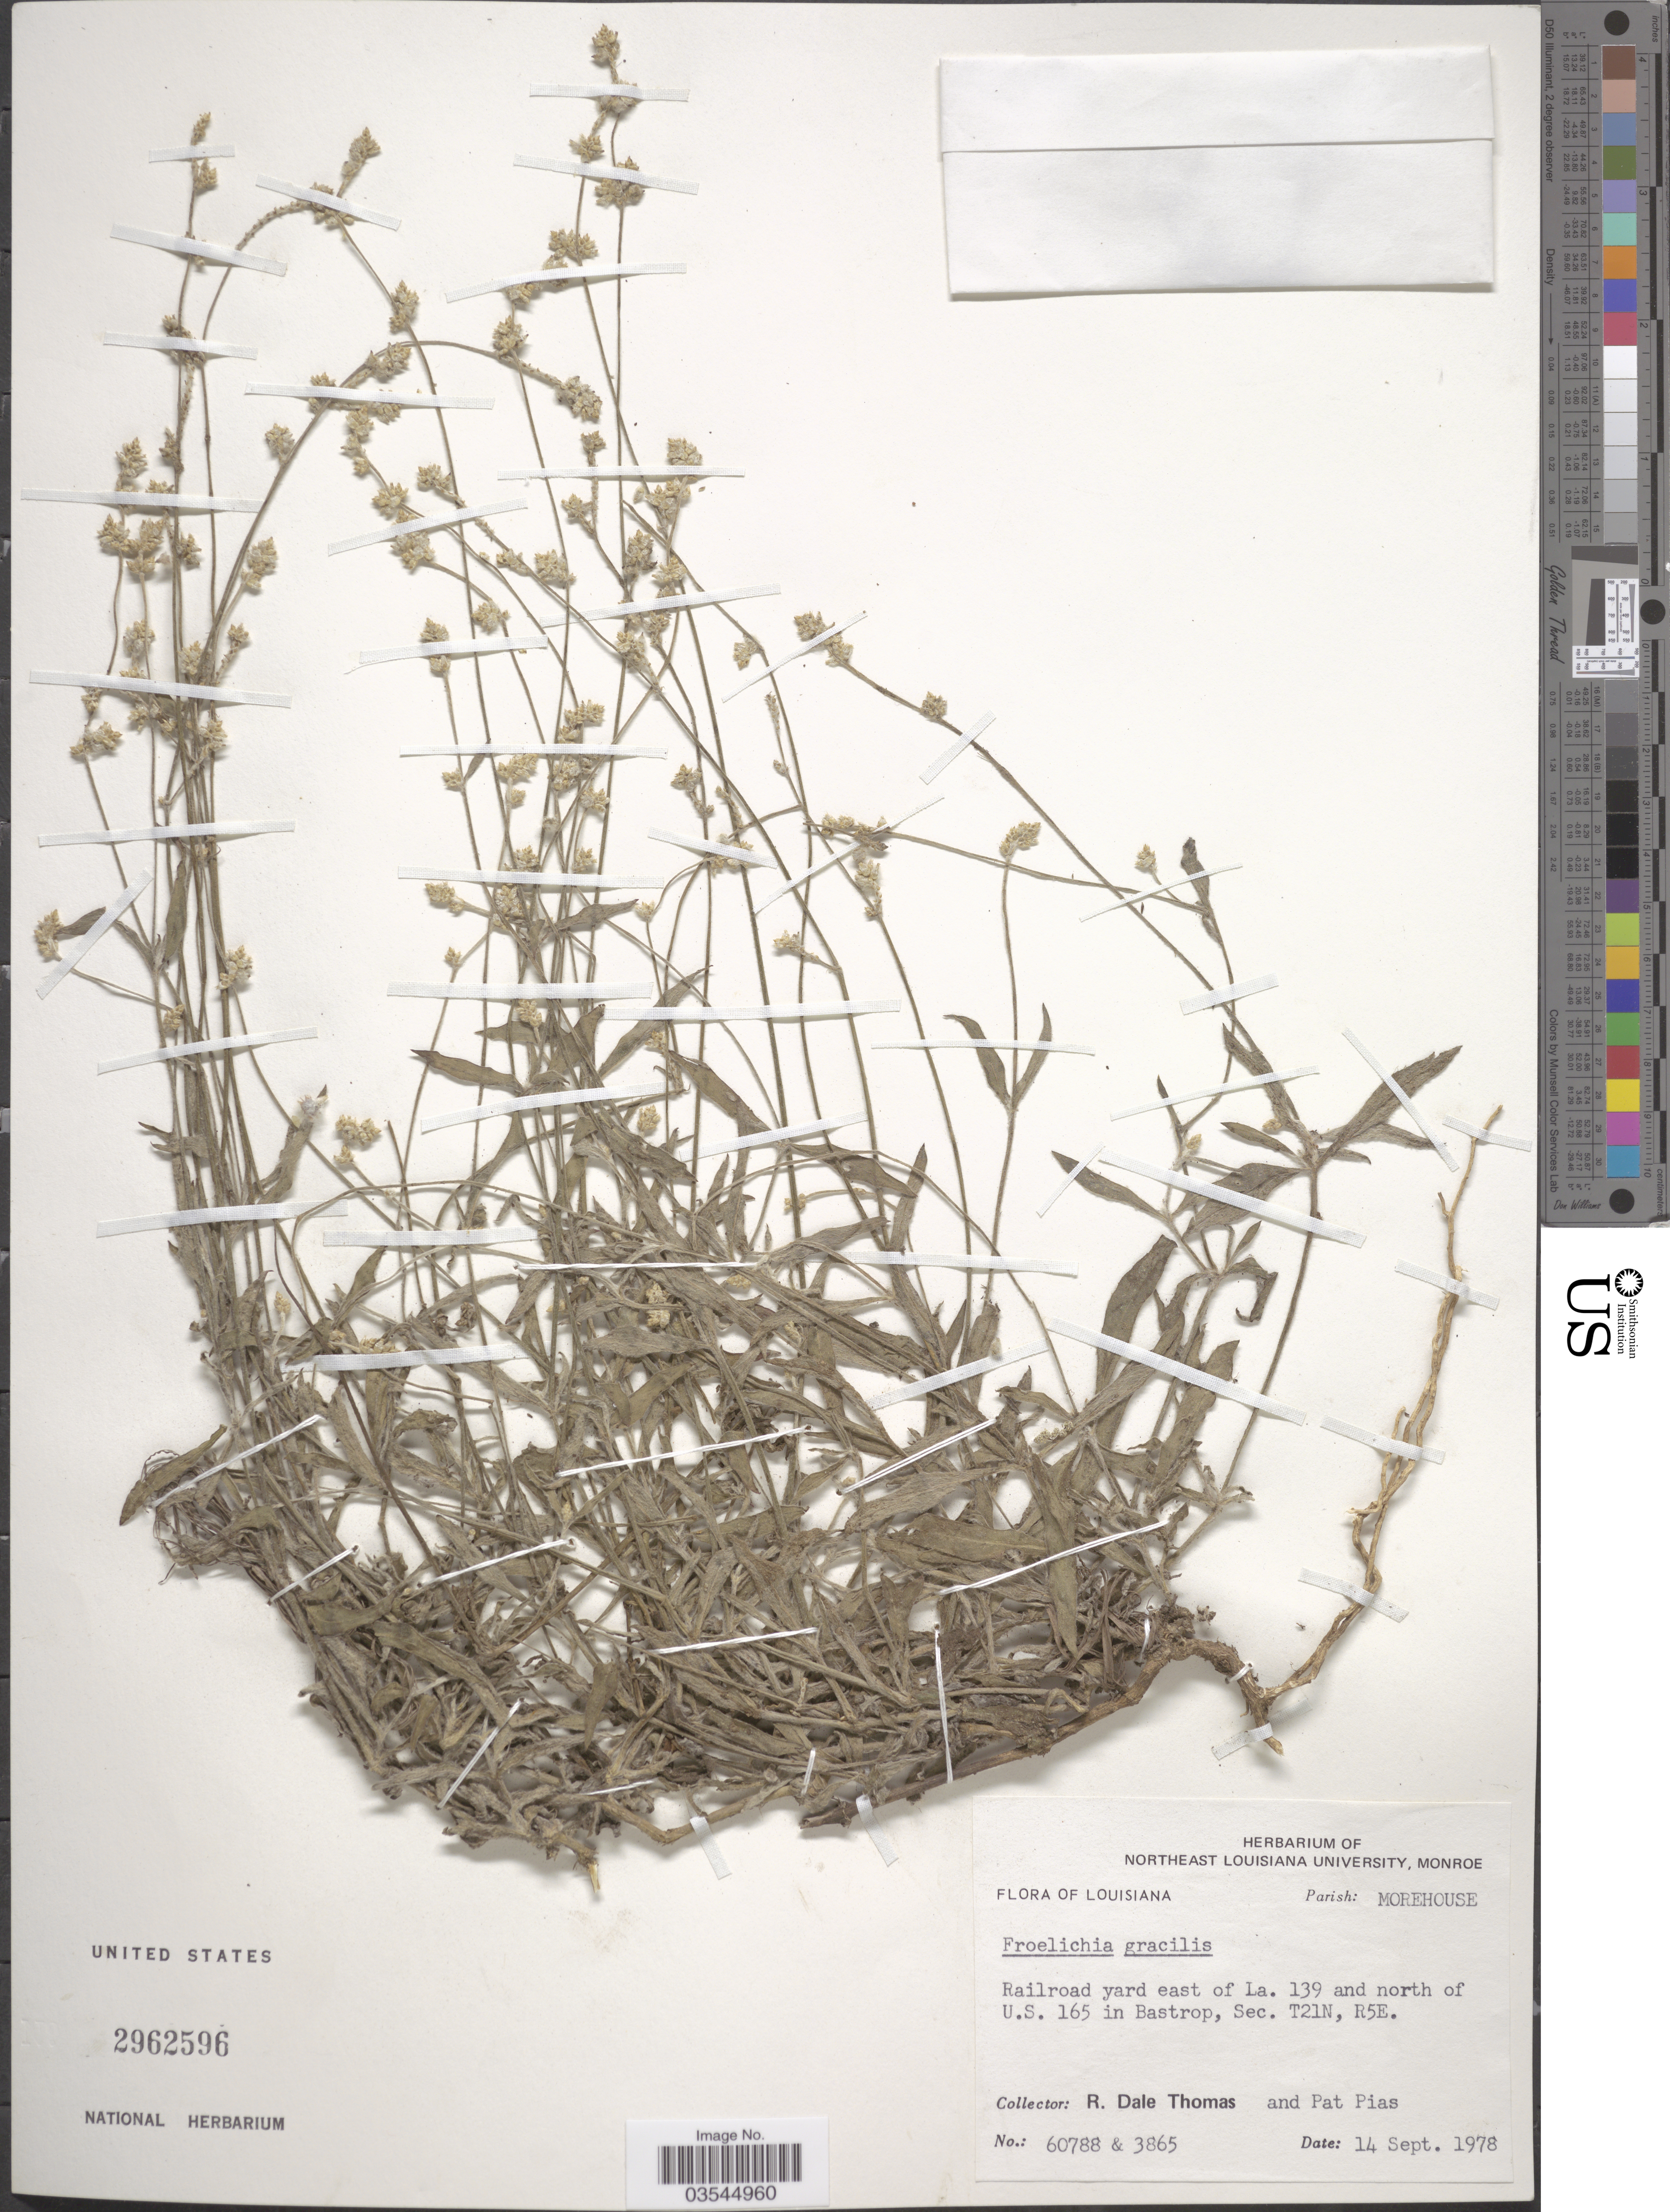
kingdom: Plantae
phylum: Tracheophyta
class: Magnoliopsida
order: Caryophyllales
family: Amaranthaceae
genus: Froelichia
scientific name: Froelichia gracilis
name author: (Hook.) Moq.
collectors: R. Thomas & P. Pias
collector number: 60788/3865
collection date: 1978-09-14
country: United States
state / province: Louisiana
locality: Parish: Morehouse. Railroad yard east of La. 139 and north of U.S. 165 in Bastrop, Sec. T21N, R5E.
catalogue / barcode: US 2962596